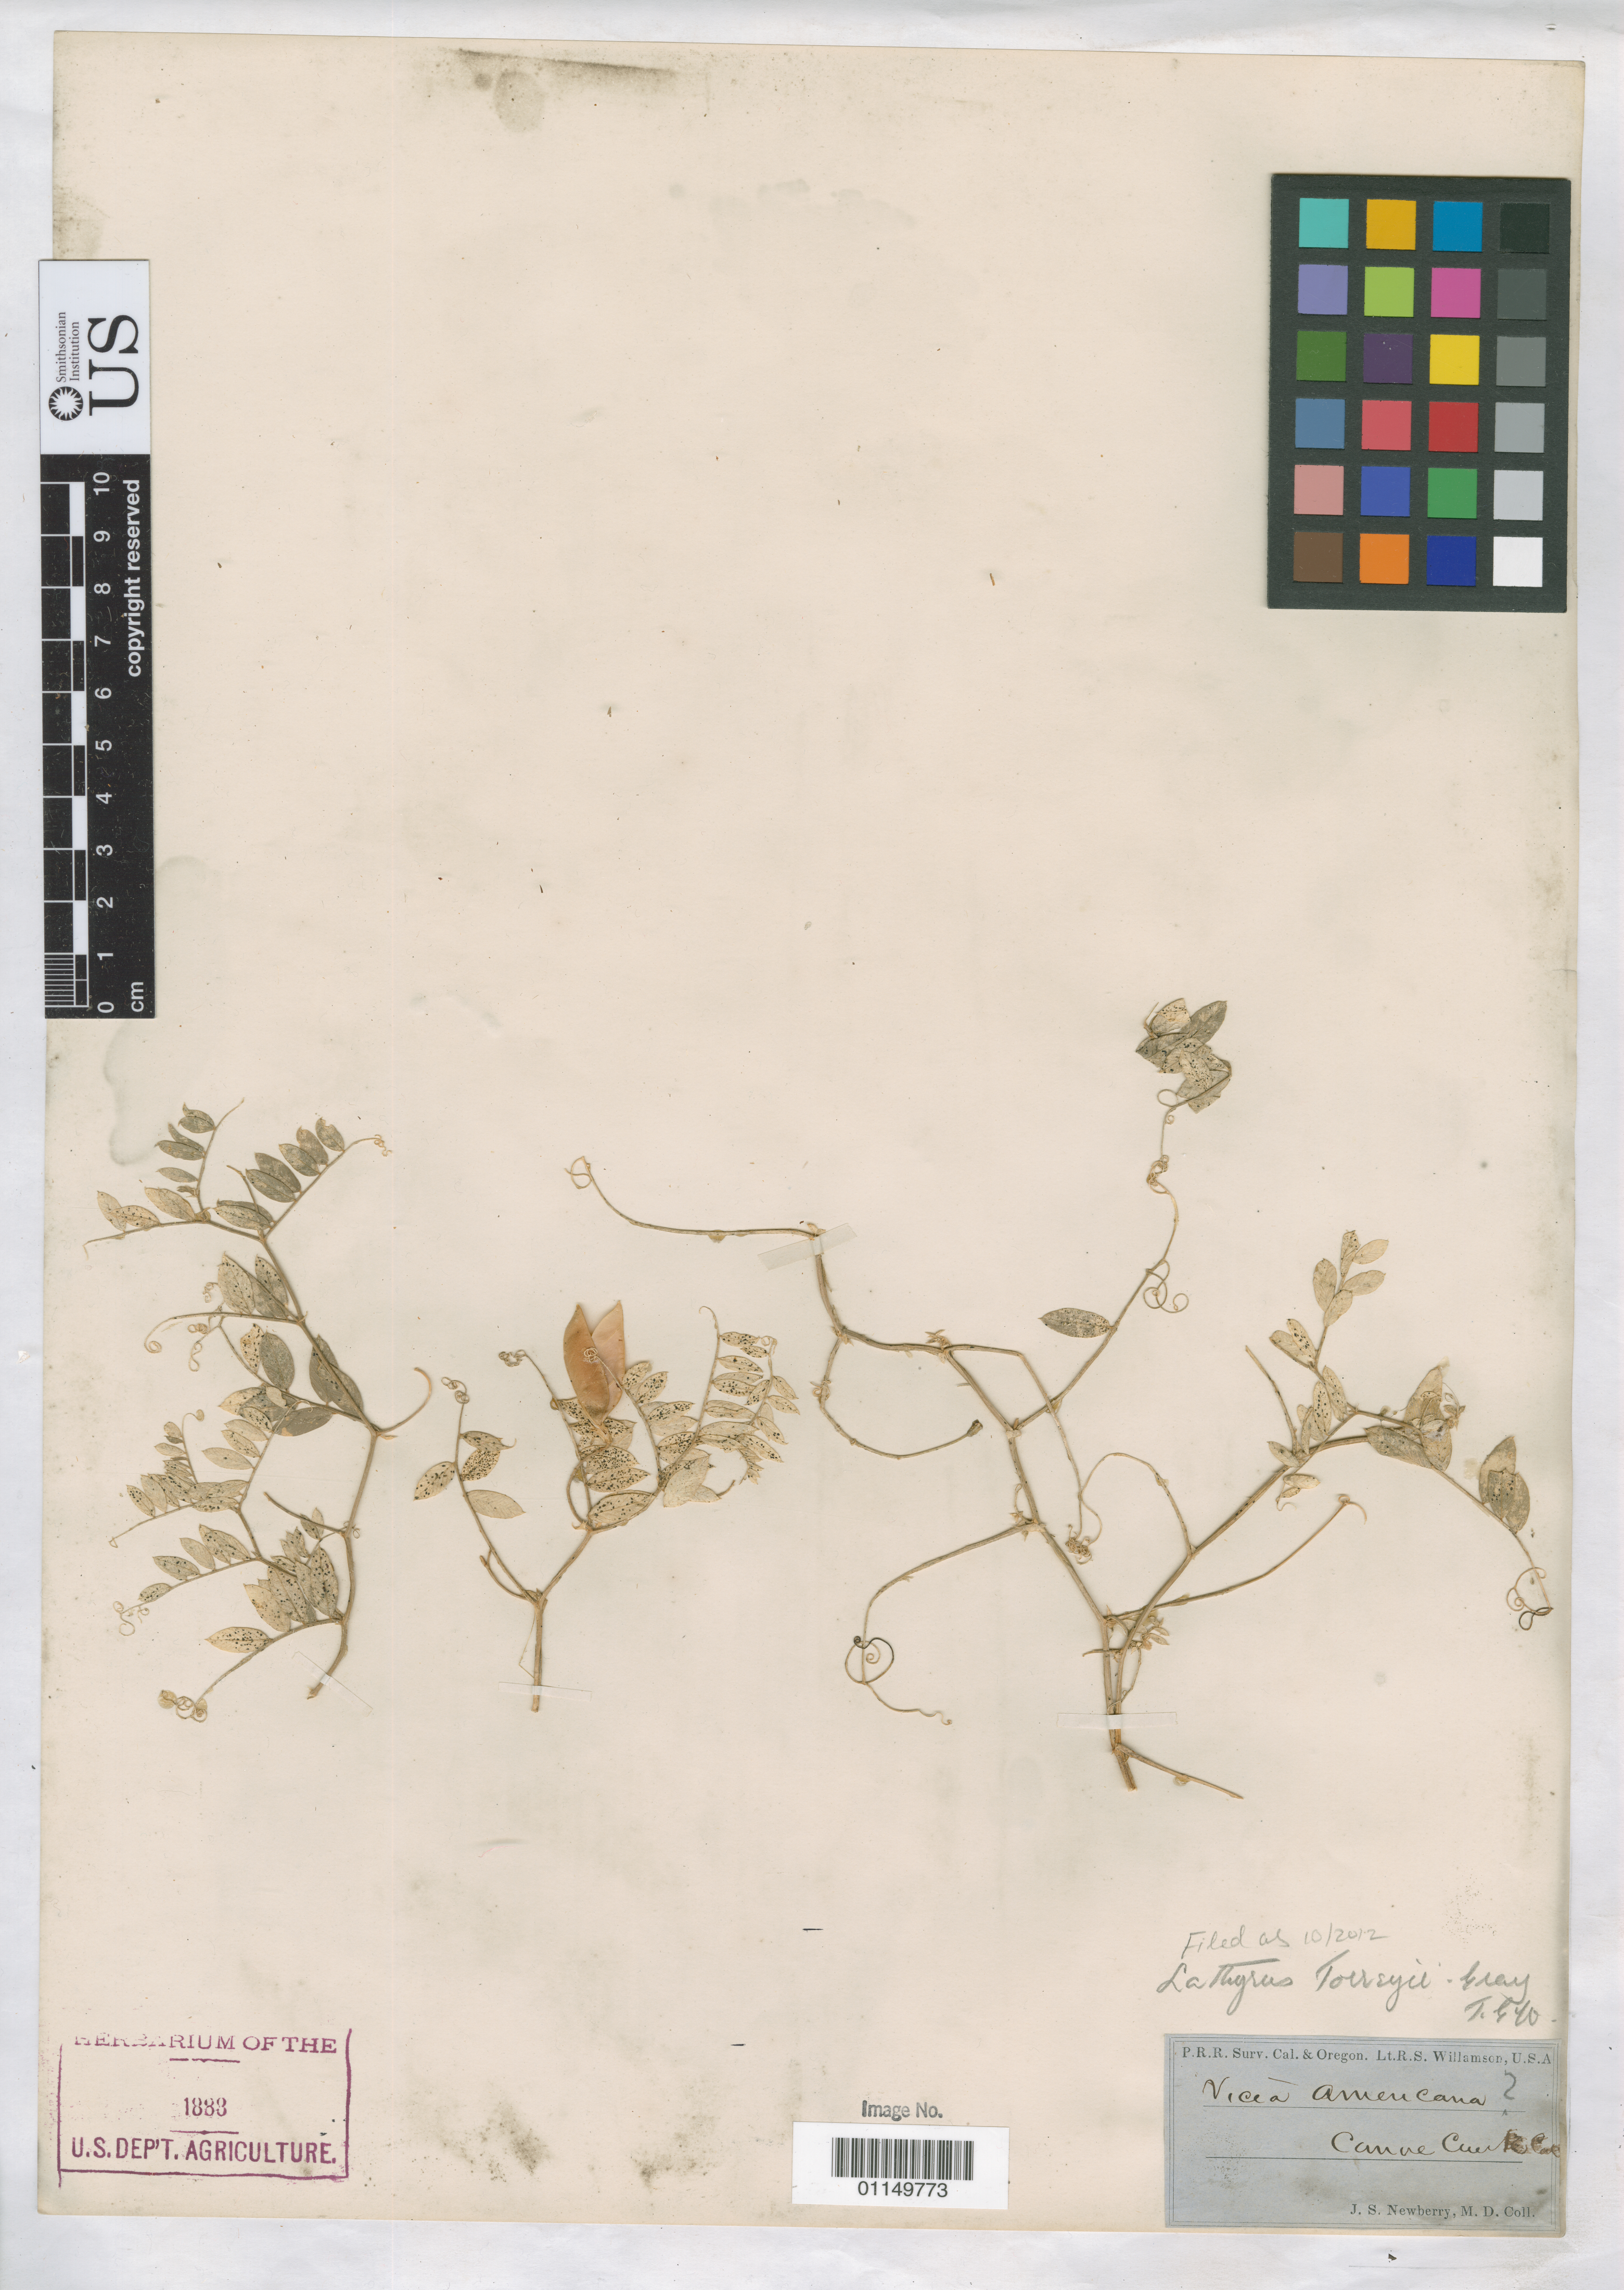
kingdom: Plantae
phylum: Tracheophyta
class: Magnoliopsida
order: Fabales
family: Fabaceae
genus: Lathyrus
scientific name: Lathyrus torreyi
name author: A. Gray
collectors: J. S. Newberry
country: United States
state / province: California